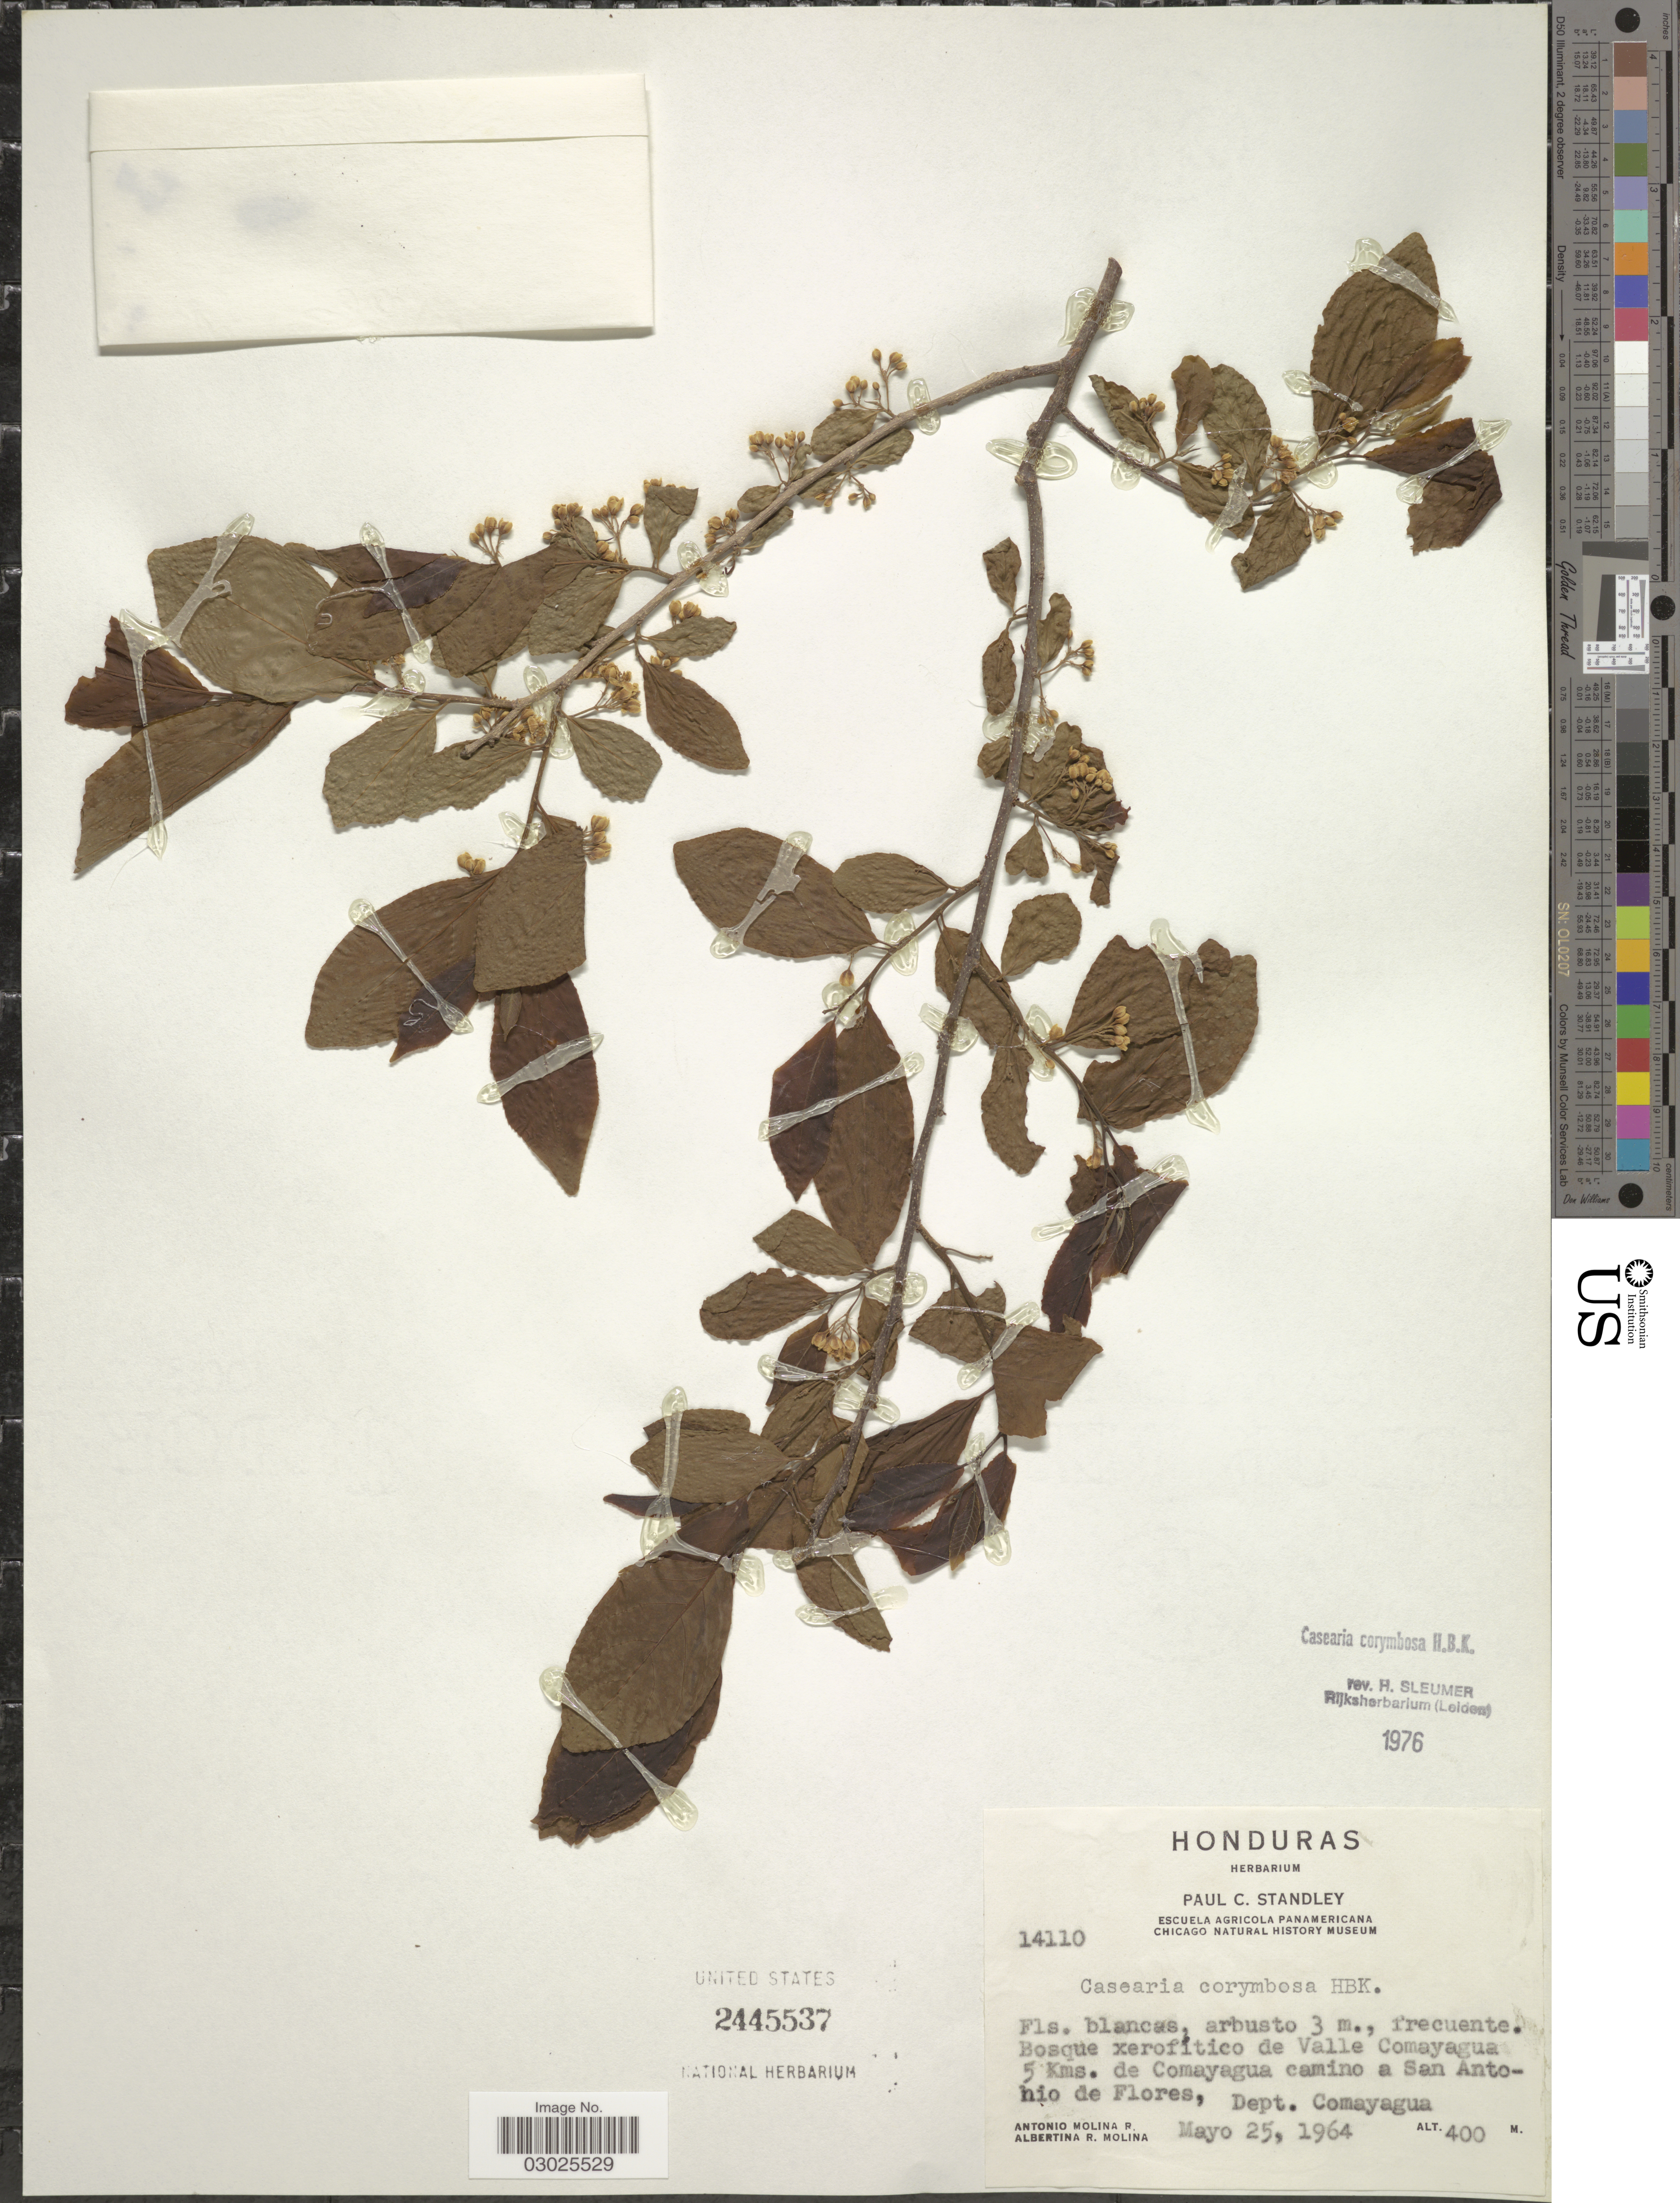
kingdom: Plantae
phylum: Tracheophyta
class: Magnoliopsida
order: Malpighiales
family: Salicaceae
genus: Casearia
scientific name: Casearia corymbosa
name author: Kunth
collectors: A. Molina R. & A. R. Molina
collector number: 14110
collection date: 1964-05-25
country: Honduras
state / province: Comayagua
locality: Bosque xerofítico de Valle Comayagua 5 Kms. de Comayagua camino a San Antonio de Flores,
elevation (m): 400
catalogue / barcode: US 2445537